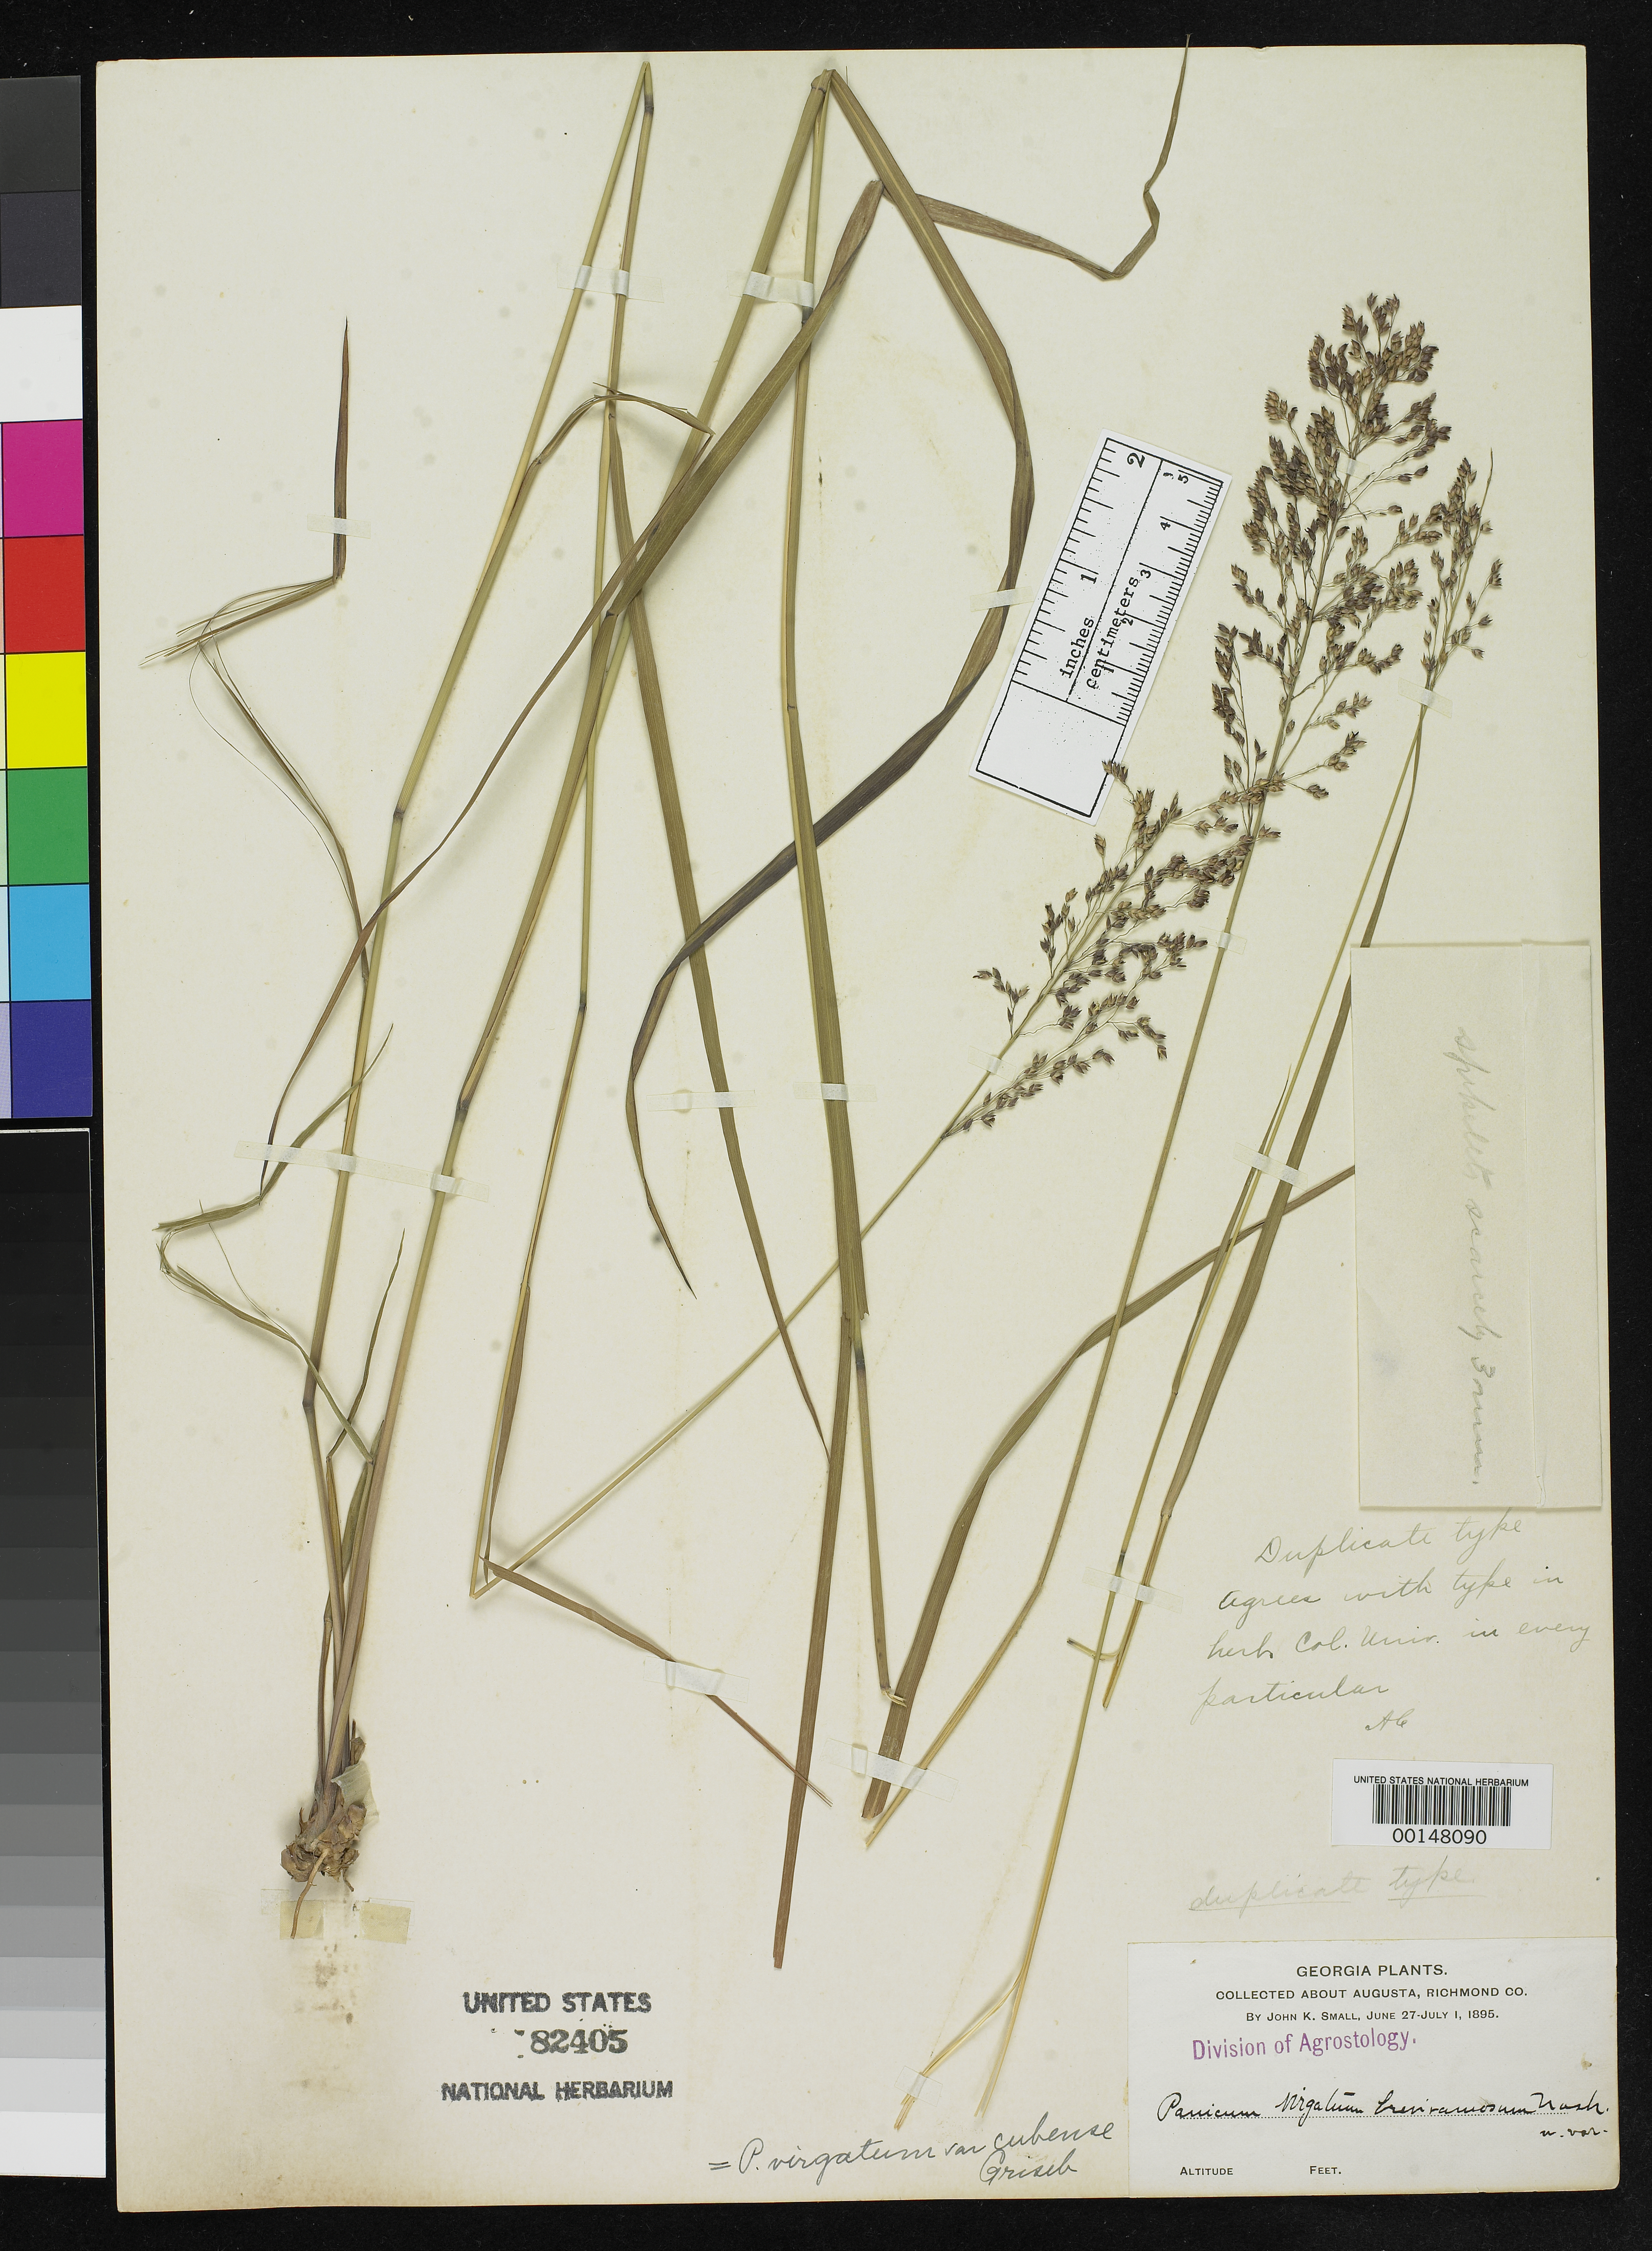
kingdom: Plantae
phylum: Tracheophyta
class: Liliopsida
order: Poales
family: Poaceae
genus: Panicum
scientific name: Panicum virgatum var. breviramosum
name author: Nash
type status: Type Collection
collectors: J. K. Small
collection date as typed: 27 Jun 1895 to 01 Jul 1895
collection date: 1895-06-27/1895-07-01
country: United States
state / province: Georgia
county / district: Richmond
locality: Near Augusta.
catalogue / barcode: US 82405